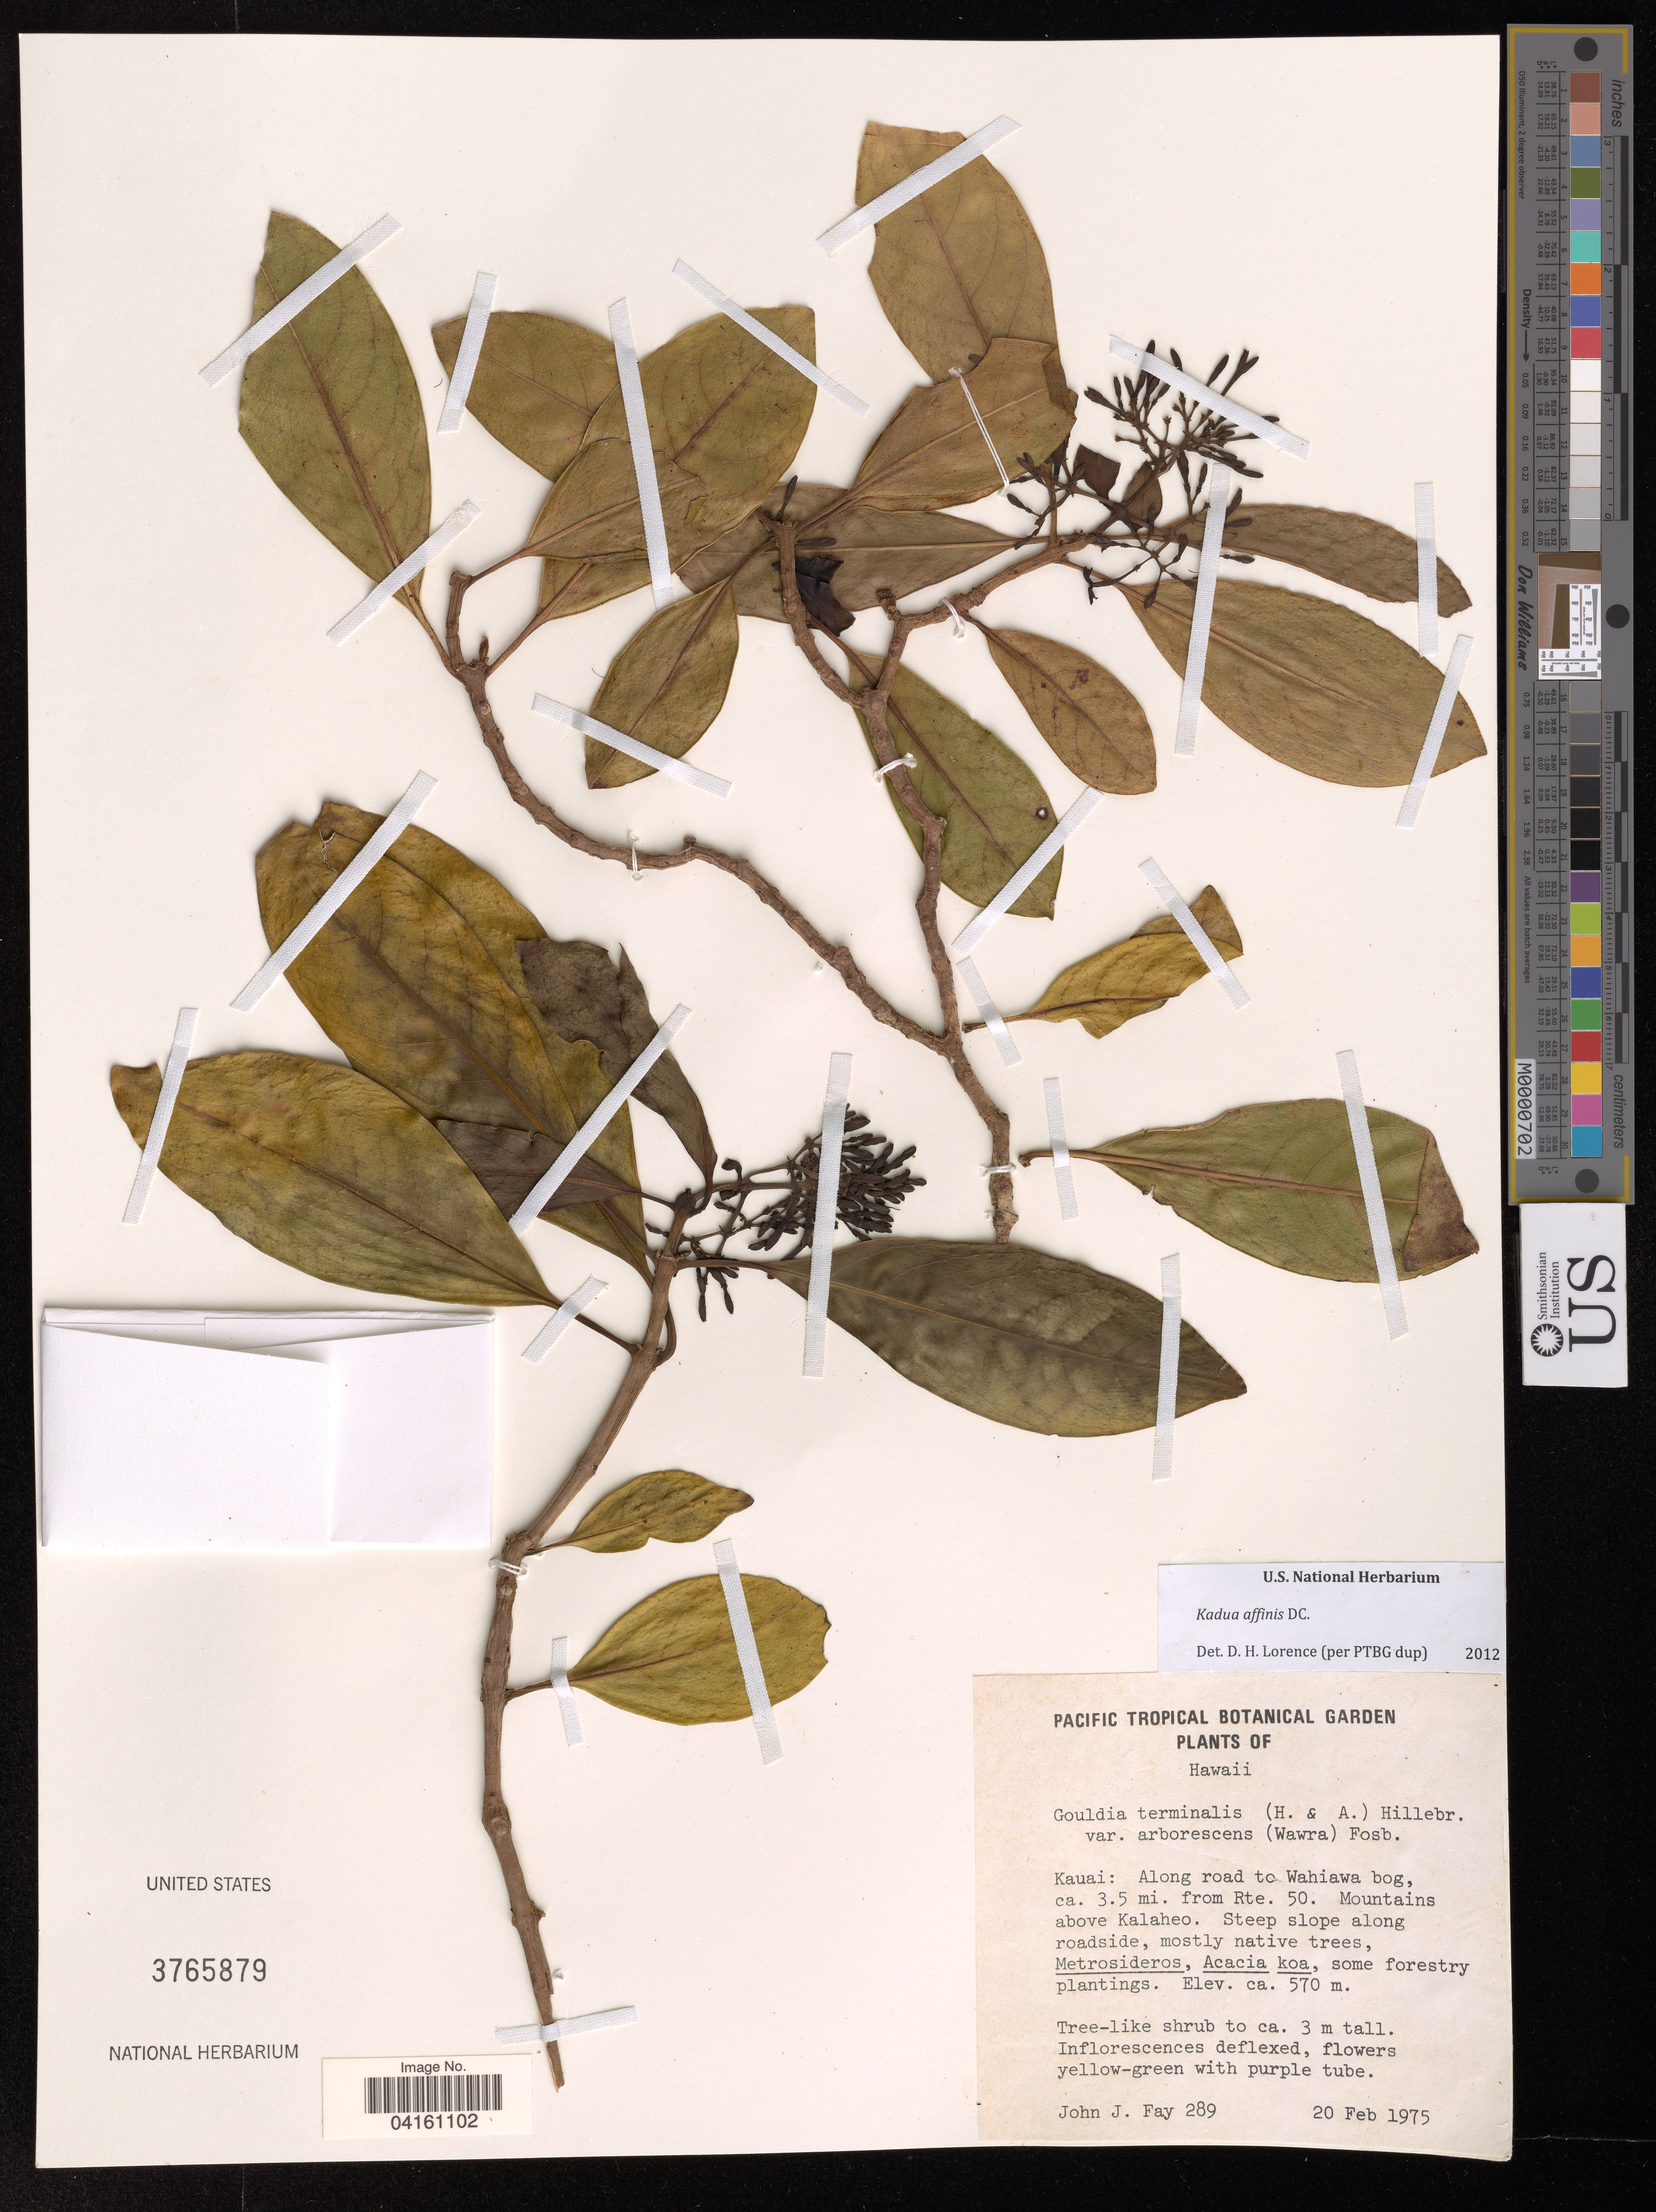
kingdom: Plantae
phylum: Tracheophyta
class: Magnoliopsida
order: Gentianales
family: Rubiaceae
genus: Kadua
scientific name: Kadua affinis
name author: DC.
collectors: J. Fay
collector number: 289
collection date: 1975-02-20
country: United States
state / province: Hawaii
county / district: Kauai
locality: Kauai. Along road to Wahiawa bog, ca. 3.5 mi. from Rte. 50. Mountains above Kalaheo.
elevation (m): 570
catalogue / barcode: US 3765879